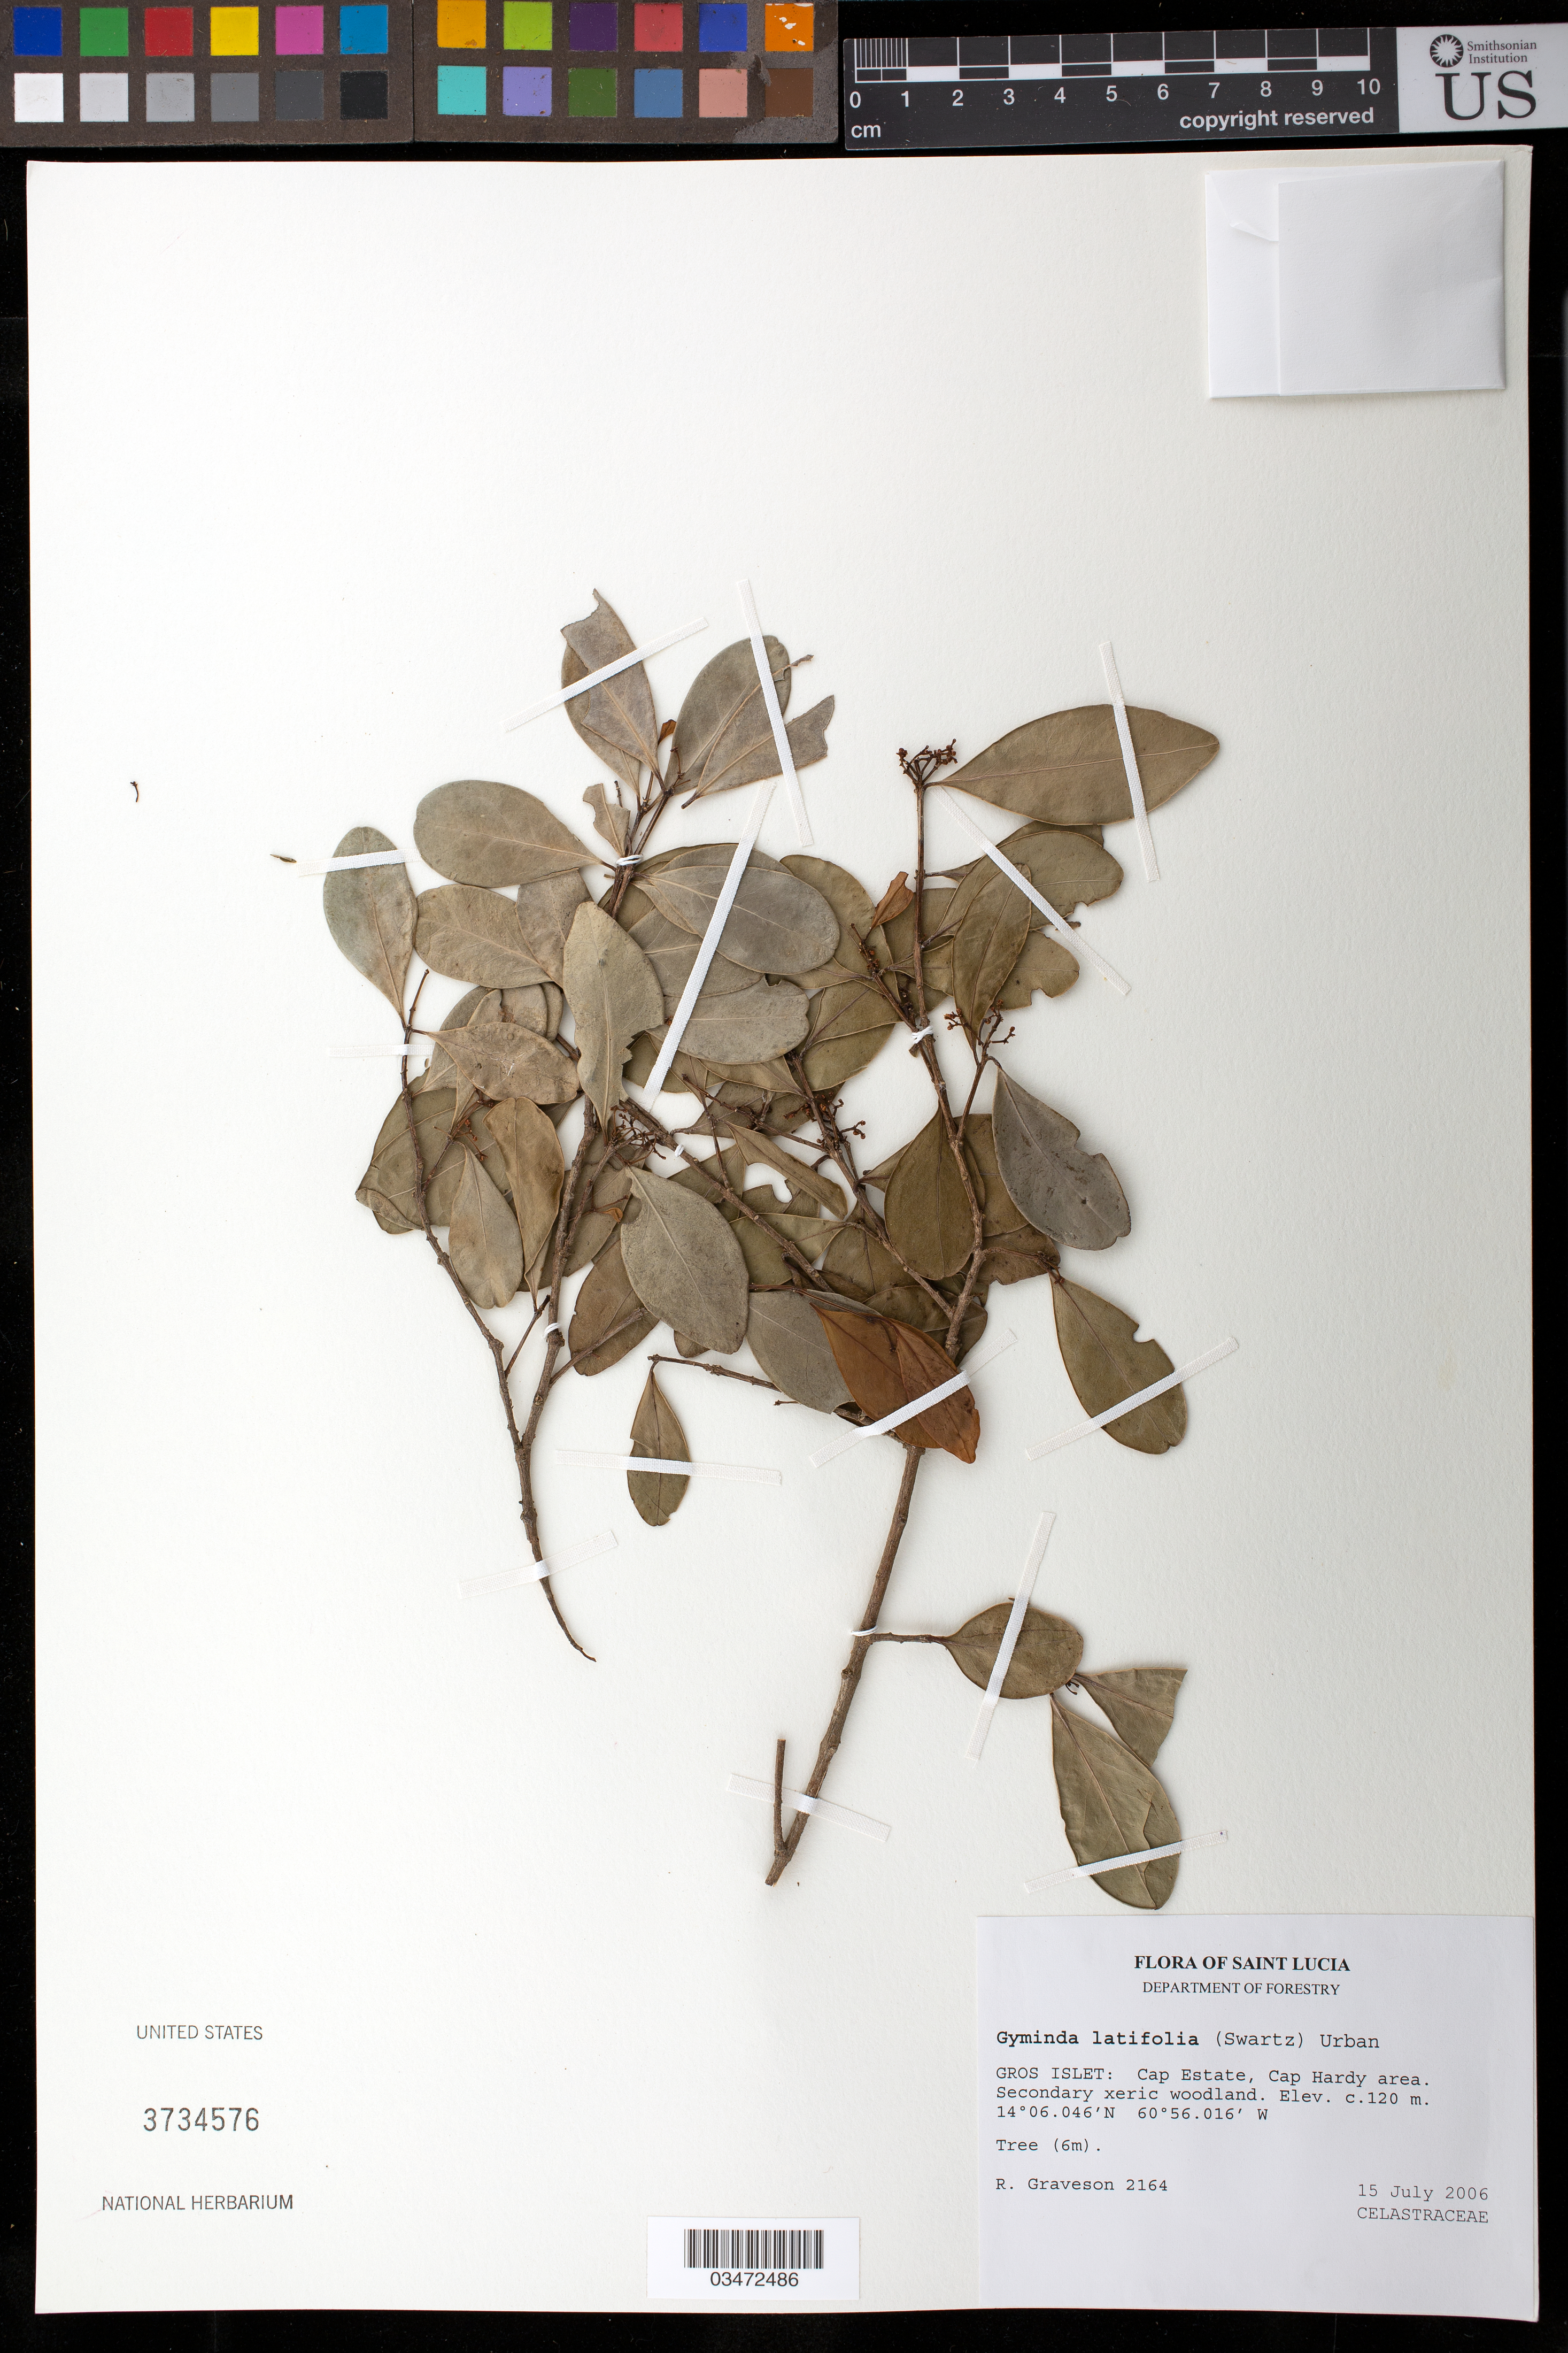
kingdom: Plantae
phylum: Tracheophyta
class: Magnoliopsida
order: Celastrales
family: Celastraceae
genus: Gyminda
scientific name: Gyminda latifolia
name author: (Sw.) Urb.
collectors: R. Graveson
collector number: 2164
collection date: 2006-07-15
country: St. Lucia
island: St. Lucia I.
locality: Gros Islet: Cap Estate, Cap Hardy area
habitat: Secondary xeric woodland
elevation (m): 120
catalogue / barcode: US 3734576